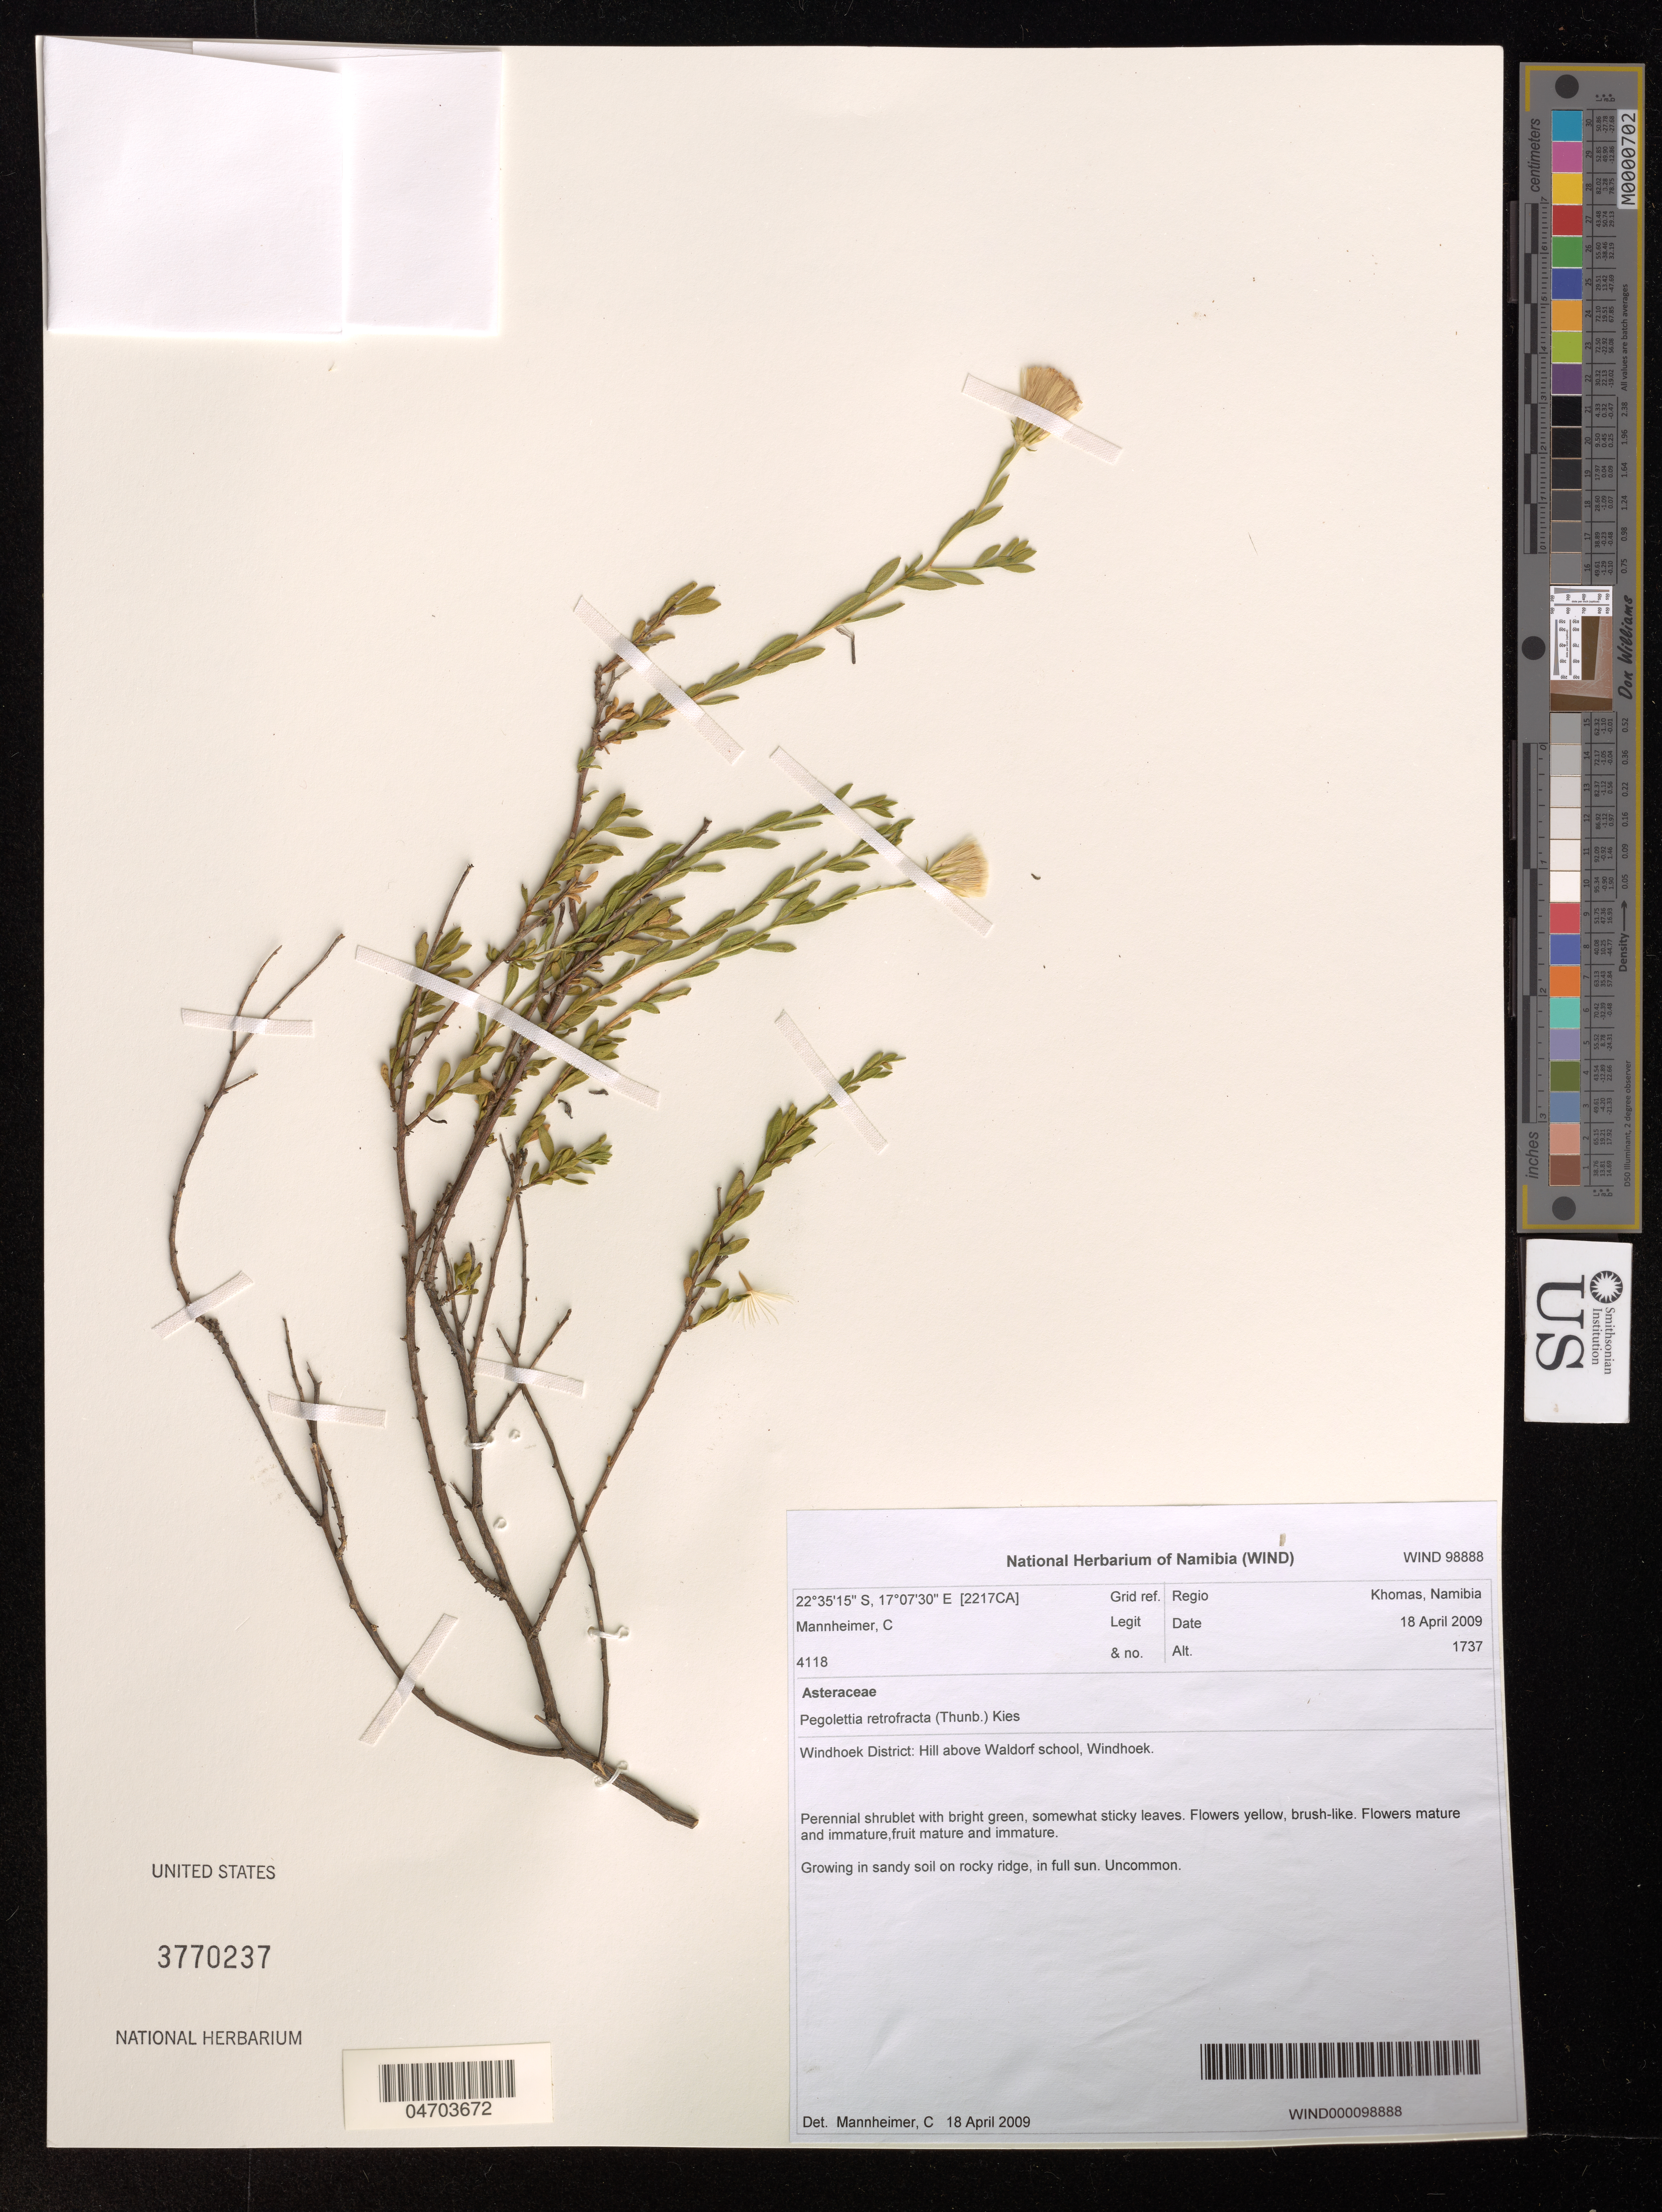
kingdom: Plantae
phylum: Tracheophyta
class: Magnoliopsida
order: Asterales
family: Asteraceae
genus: Pegolettia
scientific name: Pegolettia retrofracta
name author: (Thunb.) Kies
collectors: C. Mannheimer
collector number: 4118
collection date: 2009-04-18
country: Namibia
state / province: Khomas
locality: Windhoek District: Hill above Waldorf school, Windhoek.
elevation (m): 1737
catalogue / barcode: US 3770237